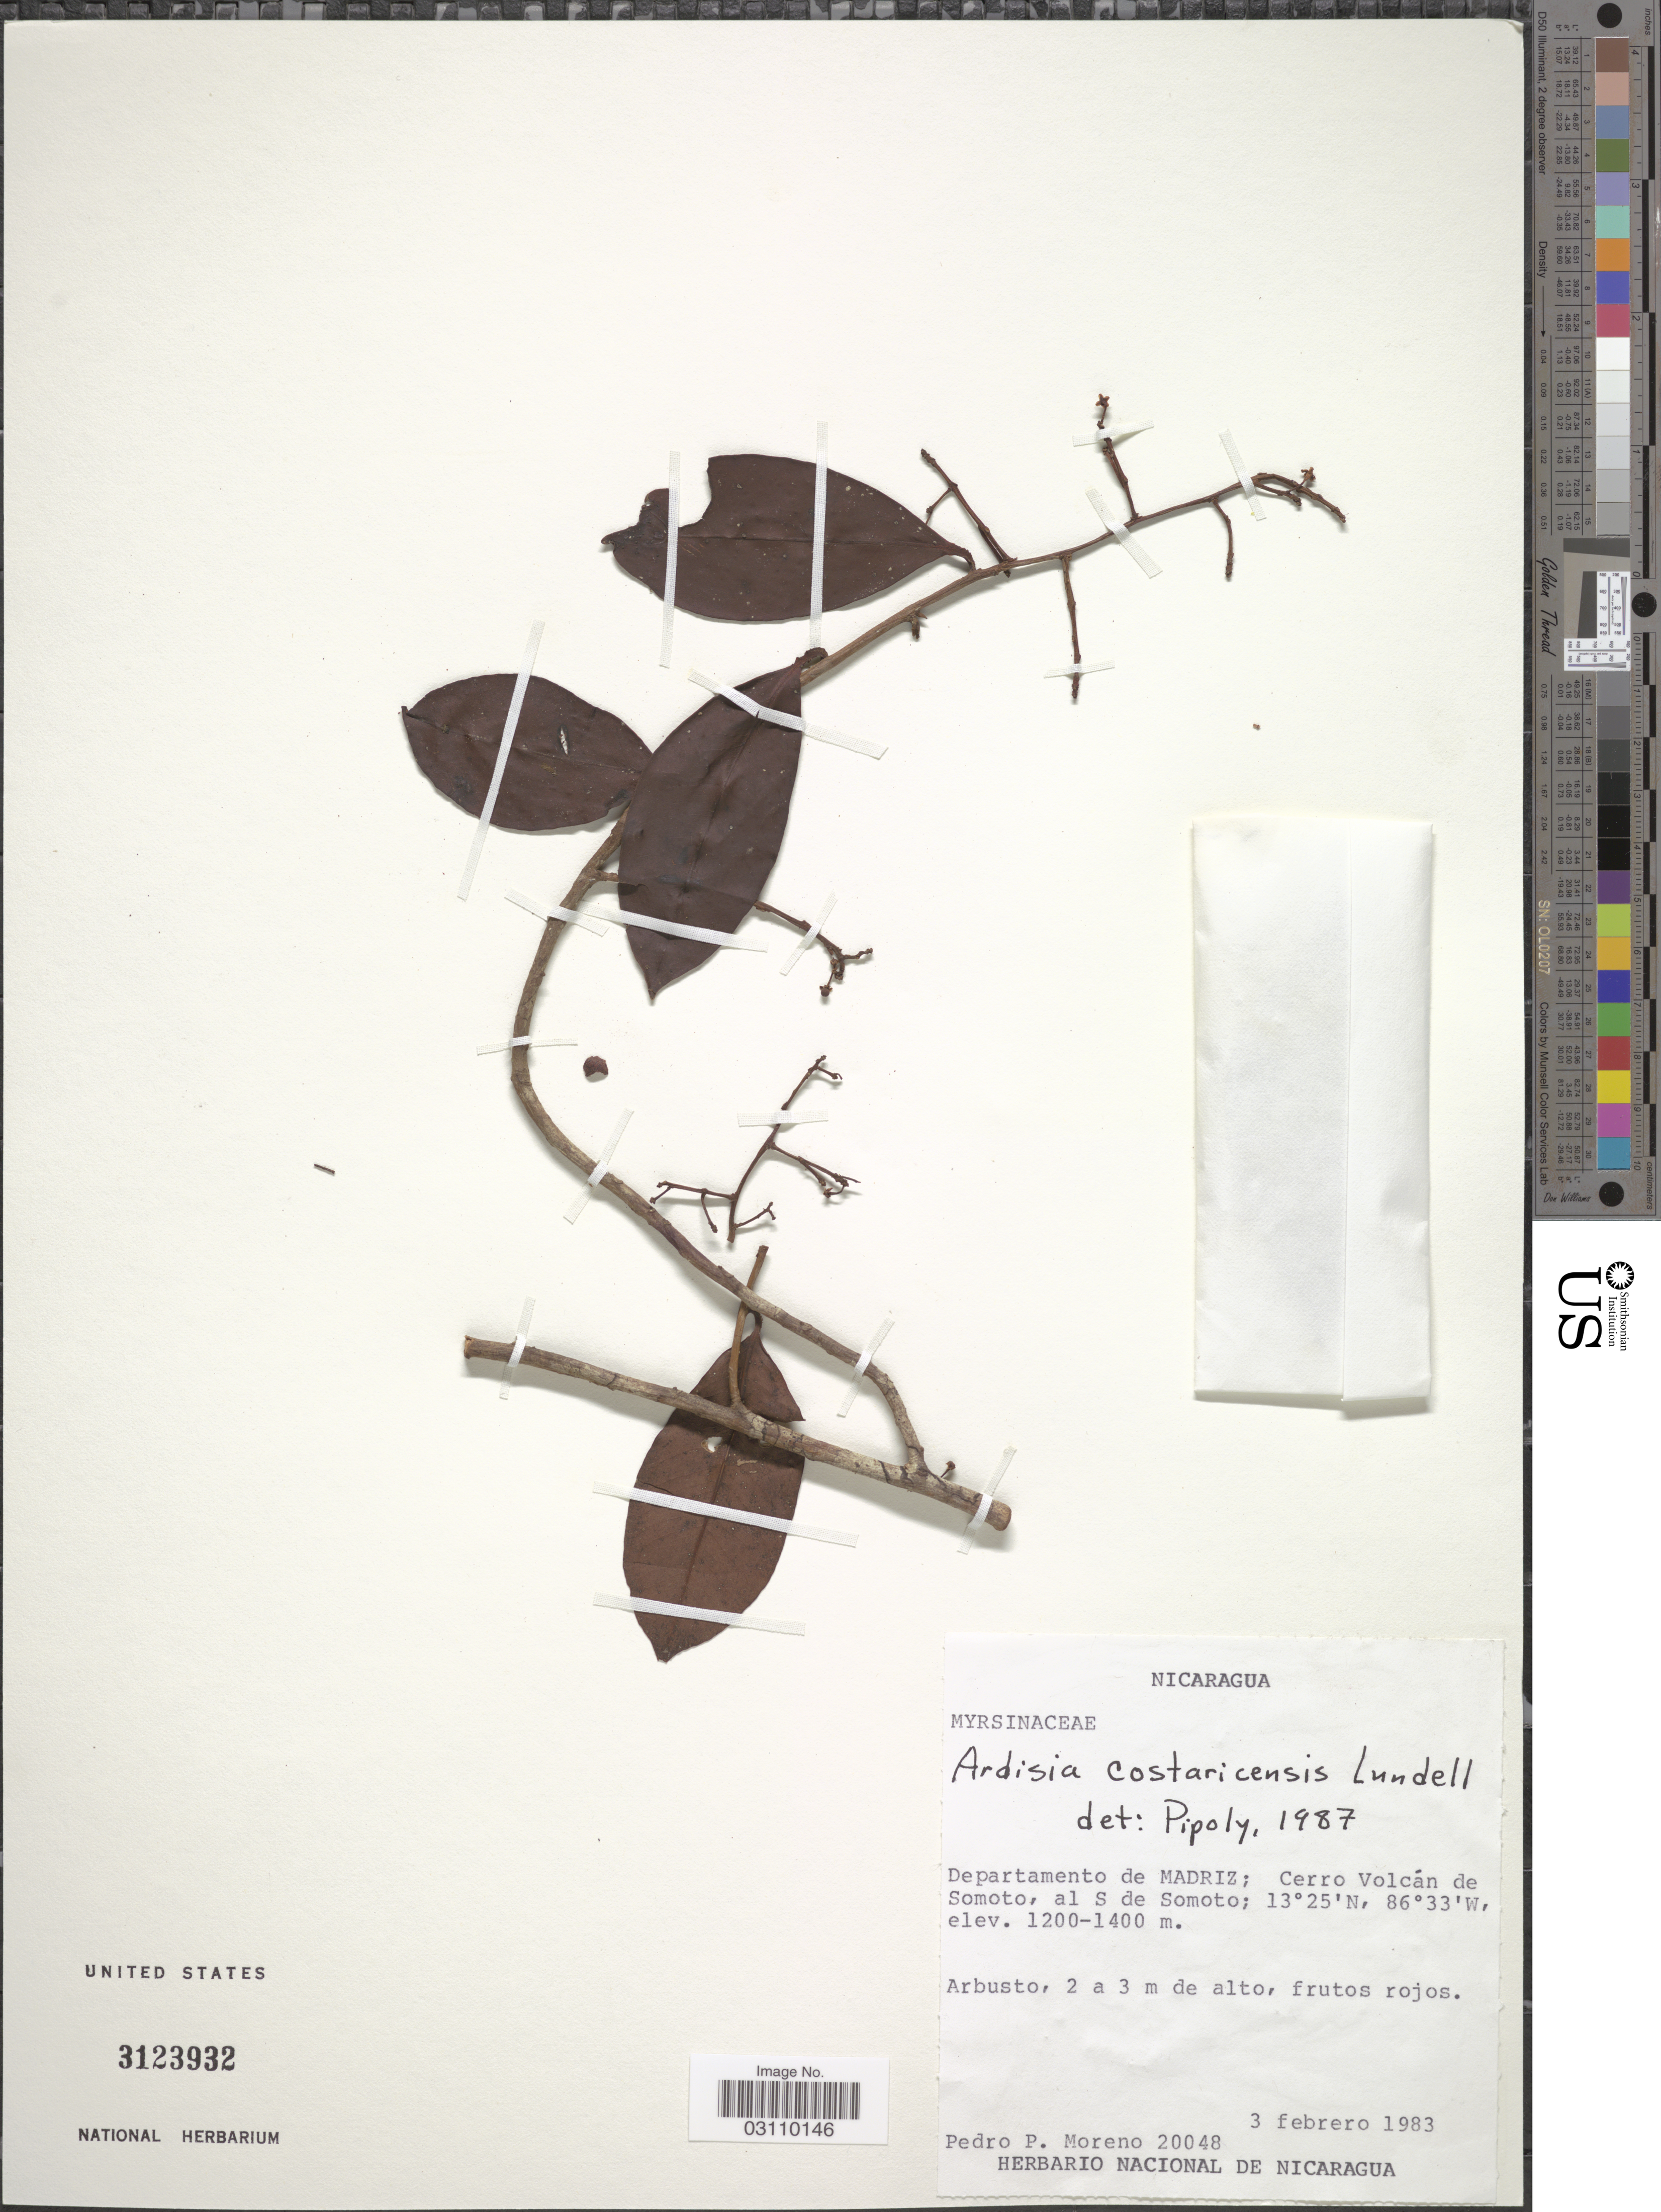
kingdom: Plantae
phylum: Tracheophyta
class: Magnoliopsida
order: Ericales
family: Primulaceae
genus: Ardisia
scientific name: Ardisia costaricensis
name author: Lundell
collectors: P. Moreno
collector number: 20048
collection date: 1983-02-03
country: Nicaragua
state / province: Madriz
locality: Departamento de Madriz; Cerro Volcán de Somoto, al S de Somoto.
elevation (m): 1200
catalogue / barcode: US 3123932